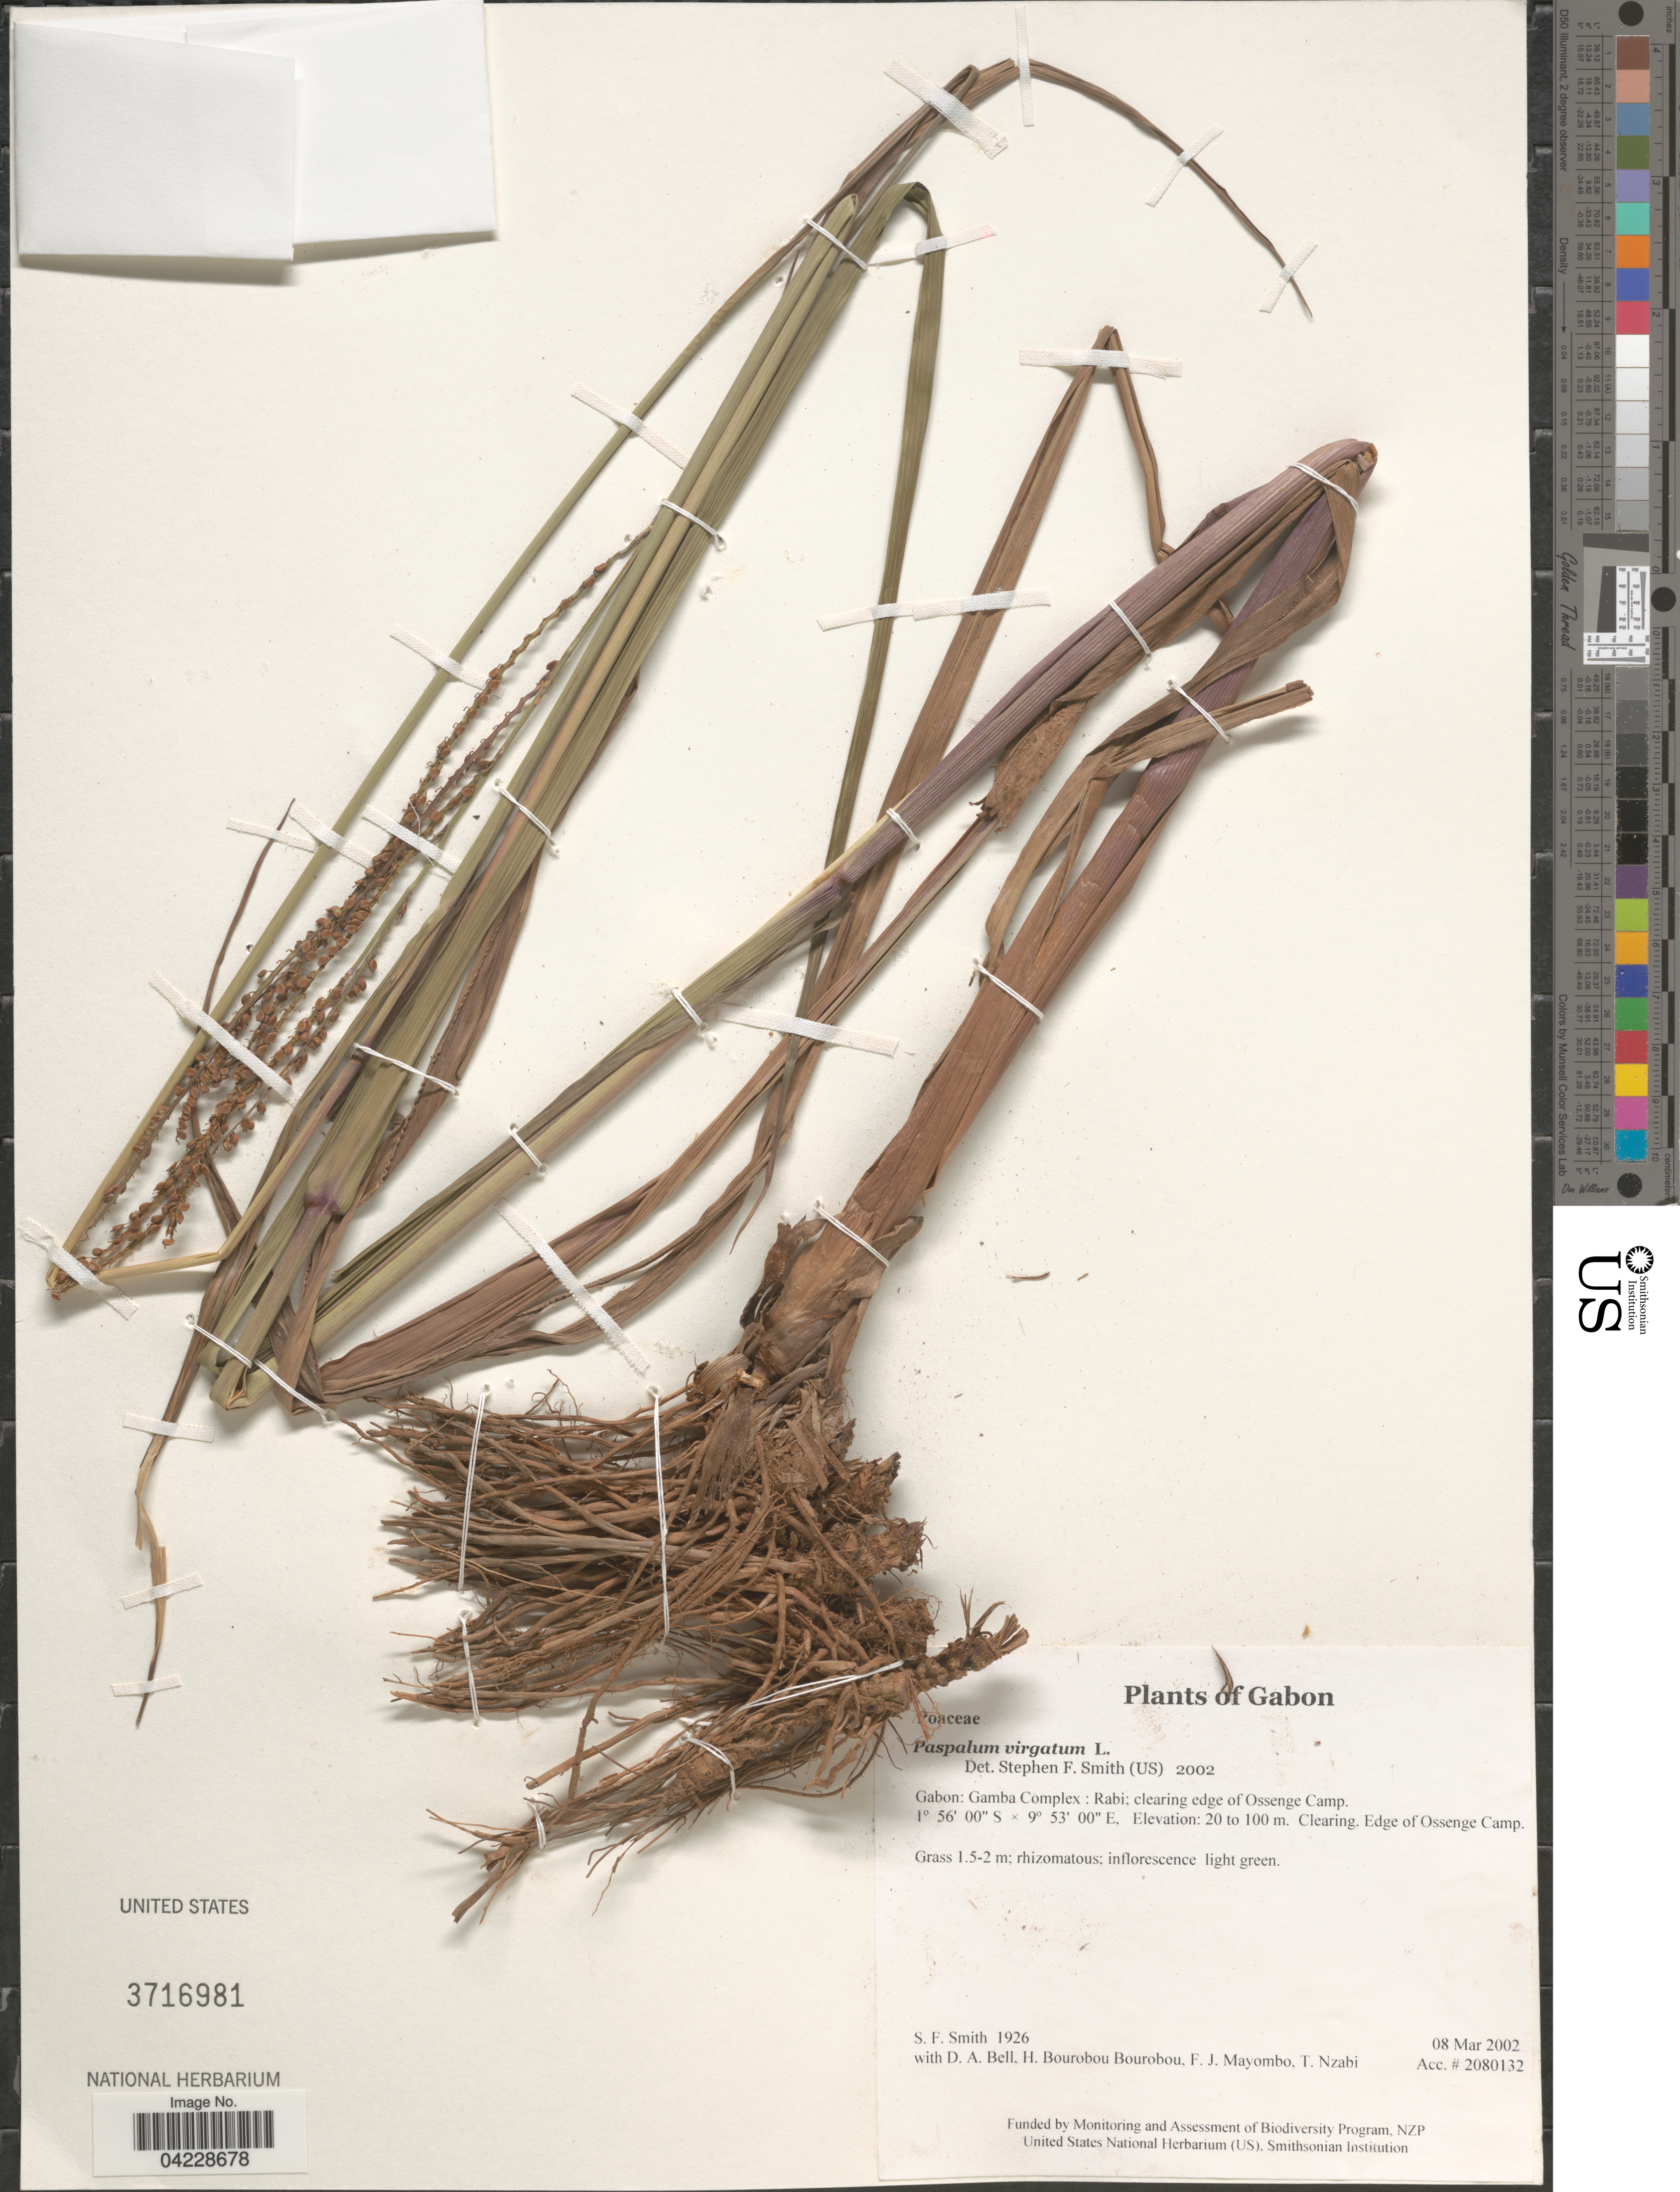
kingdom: Plantae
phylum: Tracheophyta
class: Liliopsida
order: Poales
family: Poaceae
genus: Paspalum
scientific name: Paspalum virgatum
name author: L.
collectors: S.F. Smith, D. A. Bell, H. Bourobou Bourobou & F. J. Mayombo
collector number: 1926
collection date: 2002-03-08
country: Gabon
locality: Gamba Complex: Rabi: clearing edge of Ossenge Camp. Clearing. Edge of Ossenge Camp.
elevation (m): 20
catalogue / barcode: US 3716981